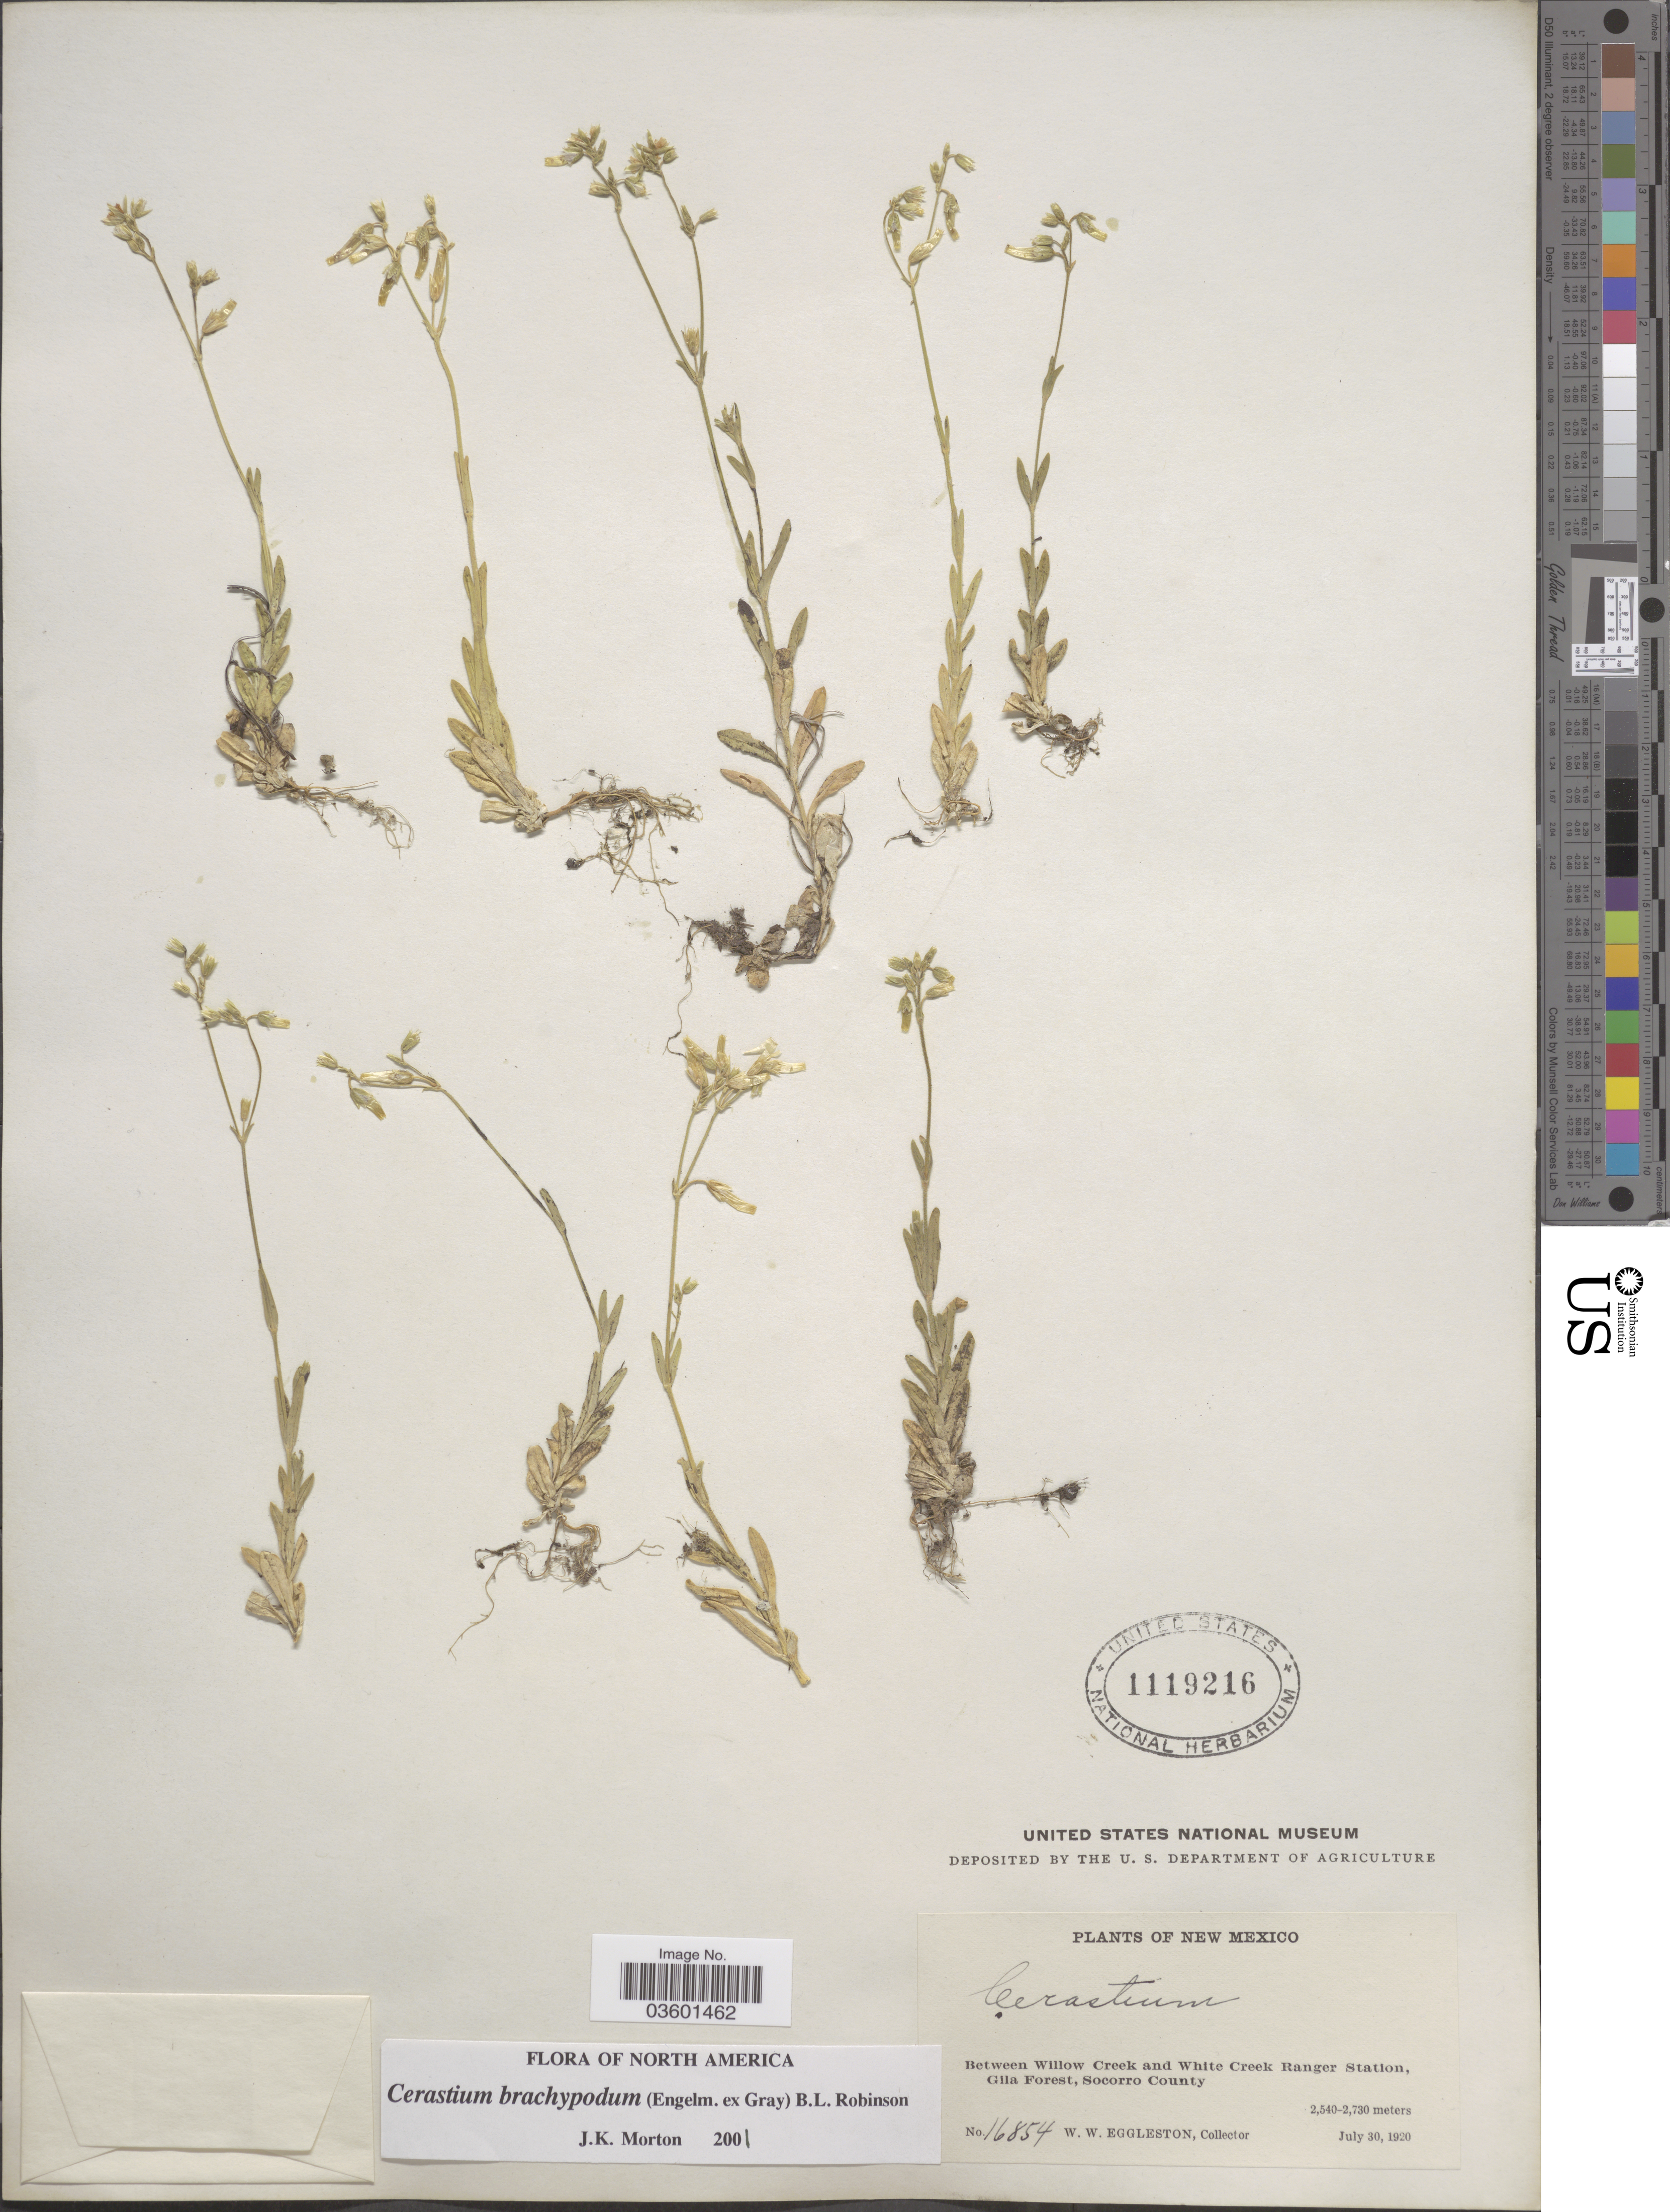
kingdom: Plantae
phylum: Tracheophyta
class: Magnoliopsida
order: Caryophyllales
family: Caryophyllaceae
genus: Cerastium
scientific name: Cerastium brachypodum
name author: (Engelm. ex A. Gray) B.L. Rob.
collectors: W. W. Eggleston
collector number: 16854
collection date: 1920-07-30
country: United States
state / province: New Mexico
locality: Between Willow Creek and White Creek Ranger Station, Gila Forest, Socorro County.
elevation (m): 2540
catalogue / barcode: US 1119216